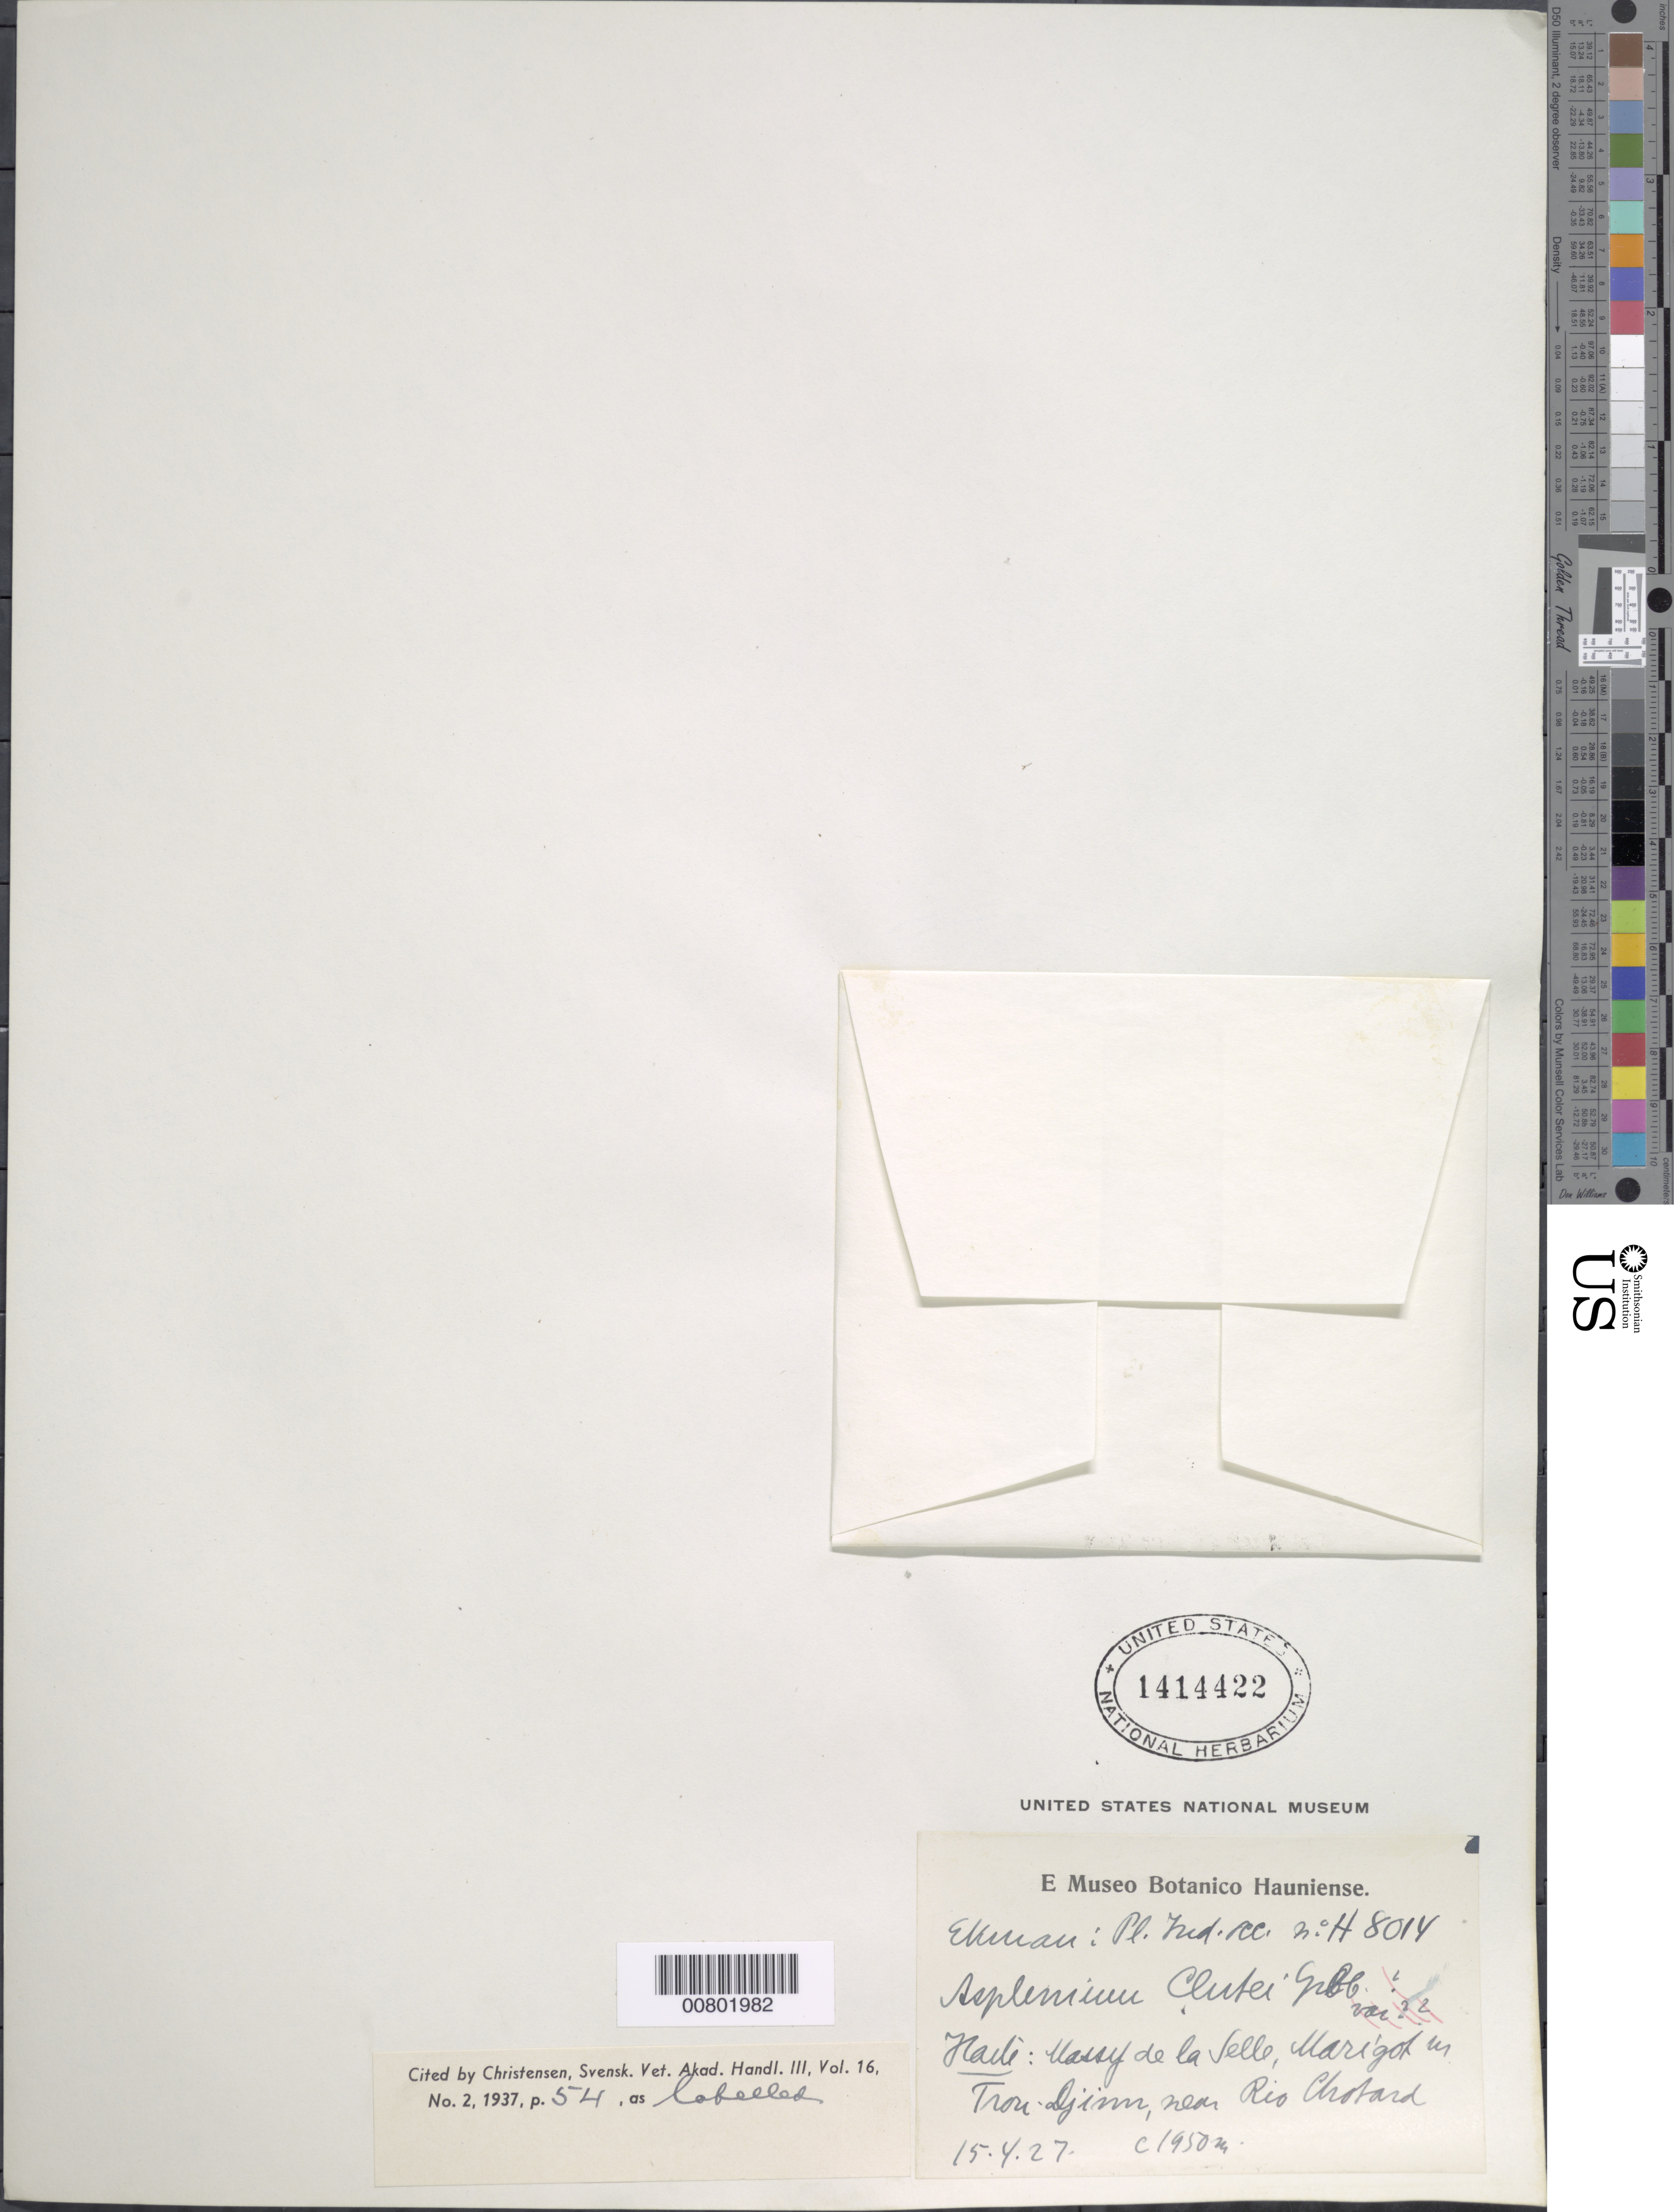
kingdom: Plantae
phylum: Tracheophyta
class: Polypodiopsida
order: Polypodiales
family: Aspleniaceae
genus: Asplenium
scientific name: Asplenium clutei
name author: Gilbert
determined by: Christensen, C. F. A.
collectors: E. L. Ekman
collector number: H 8014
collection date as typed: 15 Apr 1927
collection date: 1927-04-15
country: Haiti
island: Hispaniola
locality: Massif de la Selle, Marigot, Riv. Chotard, in Trou-Djinn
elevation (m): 1950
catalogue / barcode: US 1414422